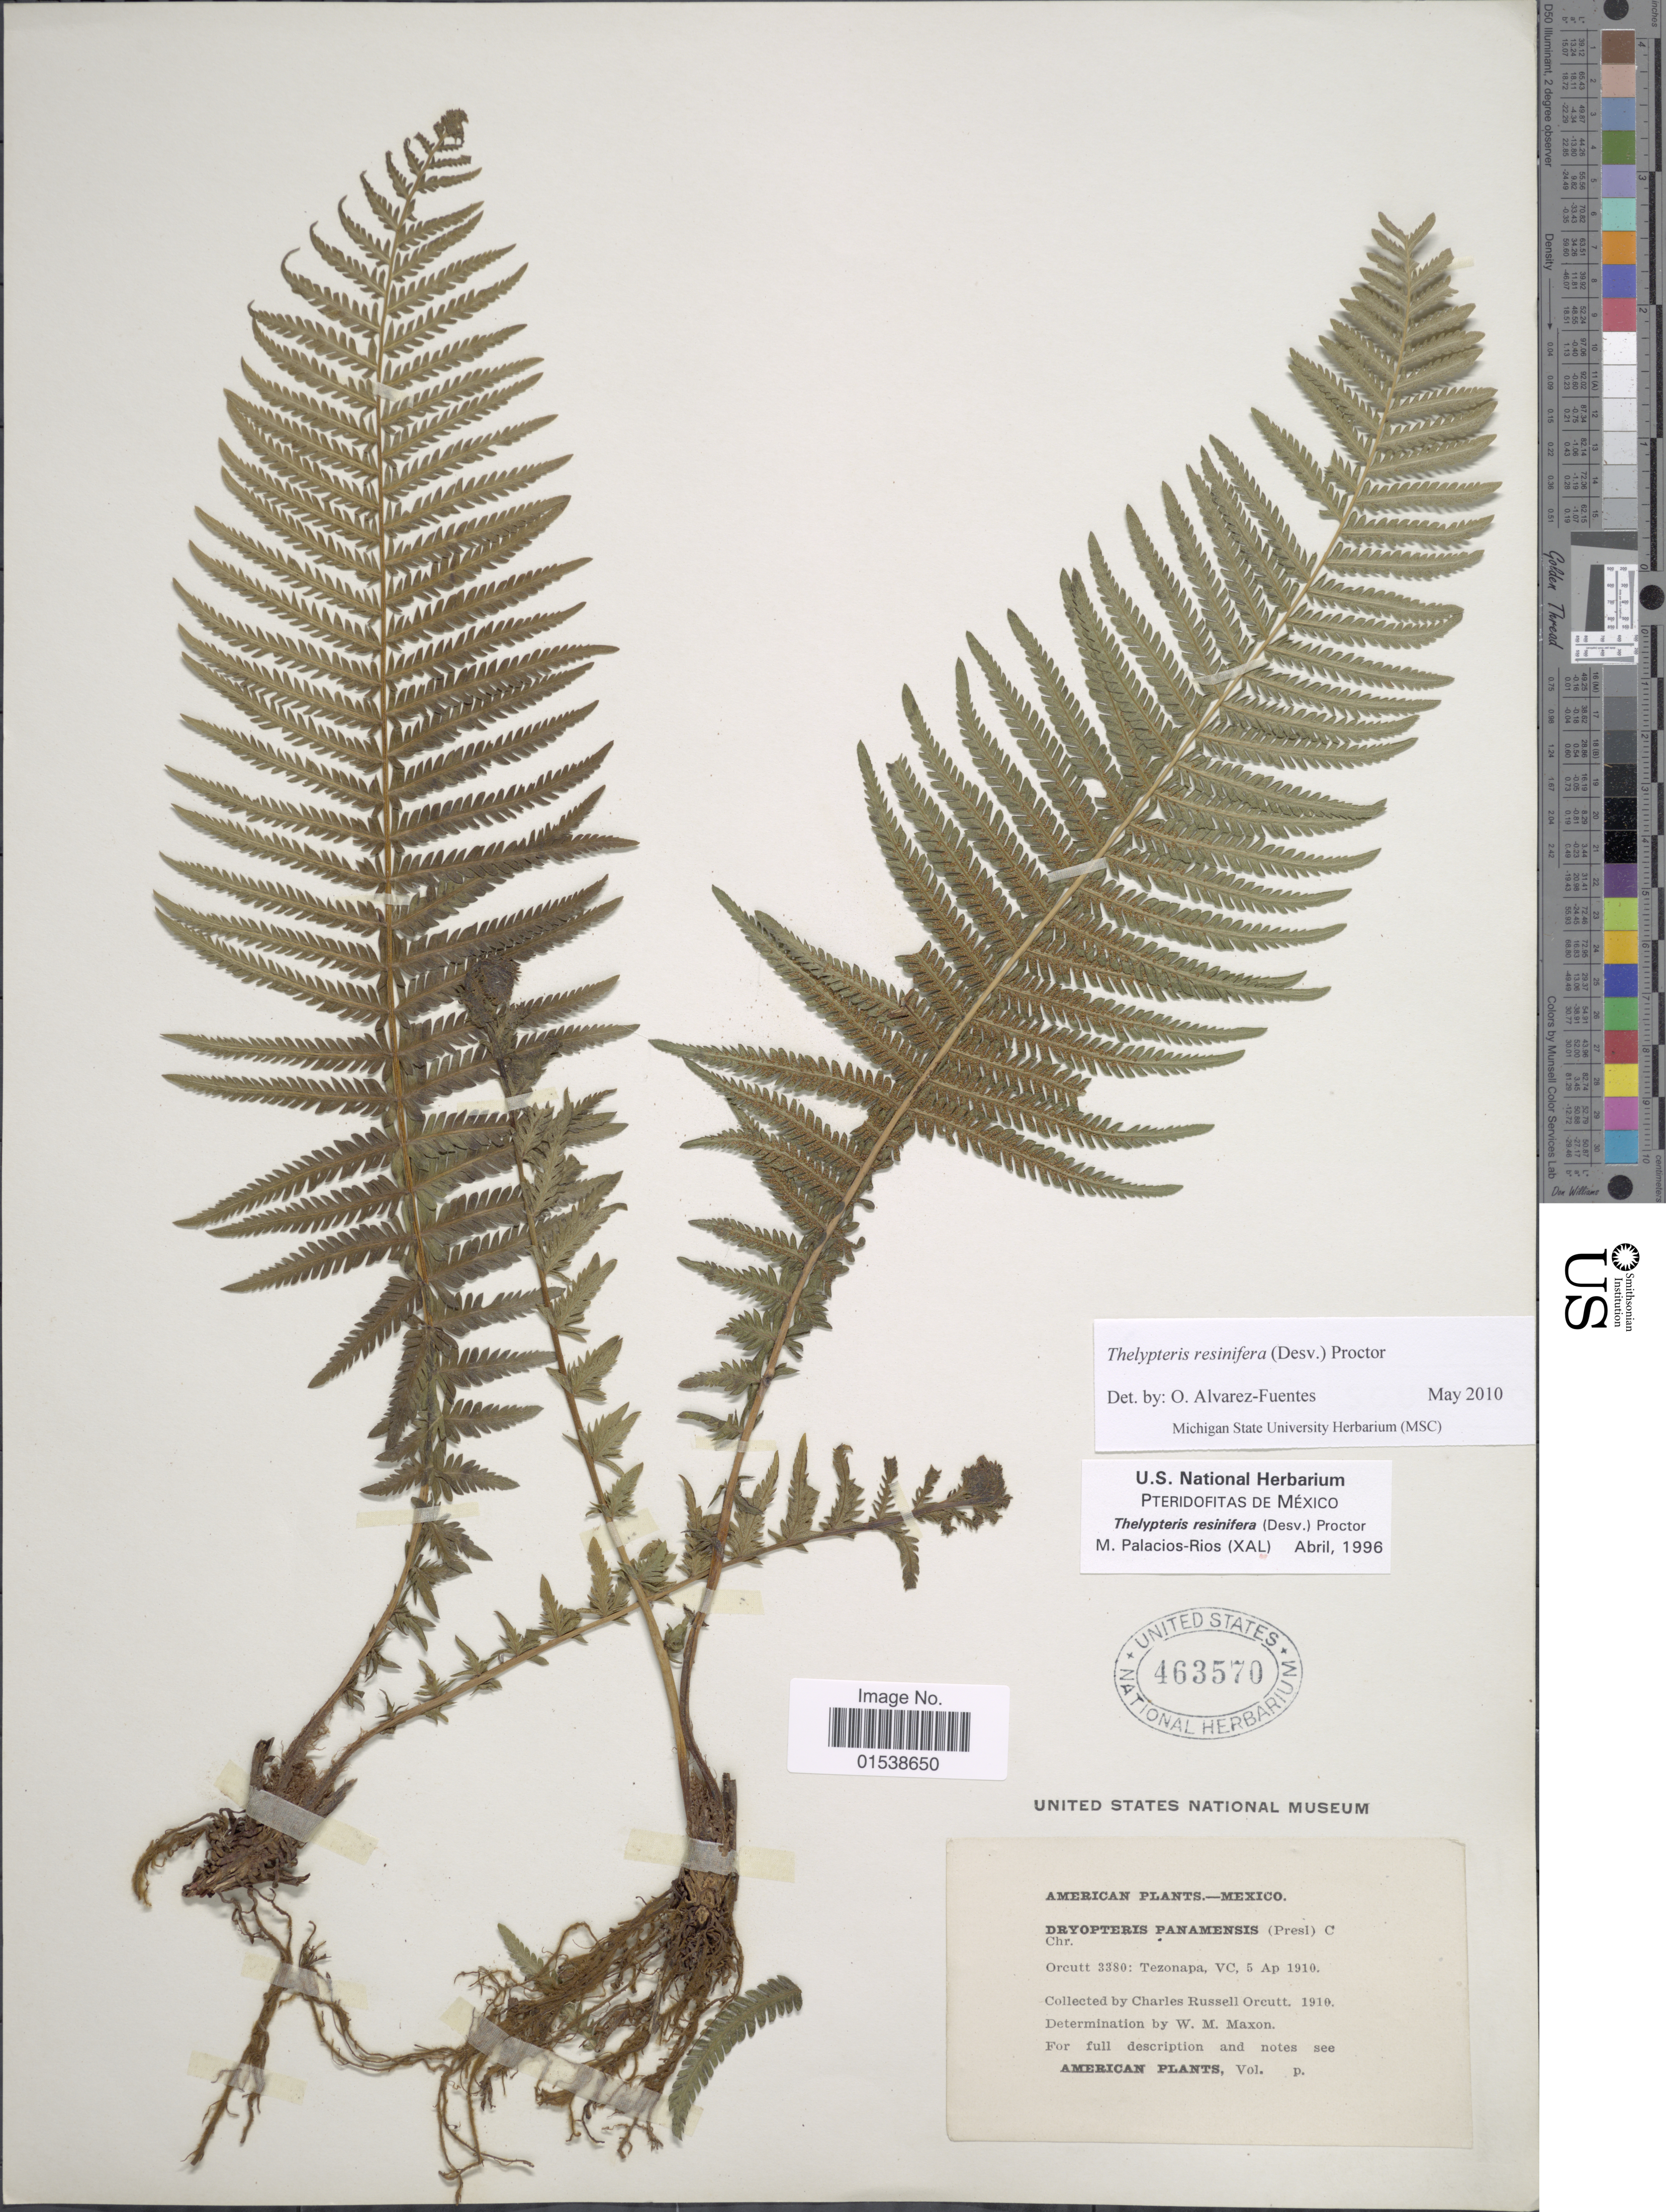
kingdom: Plantae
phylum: Tracheophyta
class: Polypodiopsida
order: Polypodiales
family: Thelypteridaceae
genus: Amauropelta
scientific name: Amauropelta resinifera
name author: (Desv.) Pic. Serm.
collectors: C. R. Orcutt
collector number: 3380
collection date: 1910-04-05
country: Mexico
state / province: Veracruz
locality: Tezonapa, VC.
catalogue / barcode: US 463570